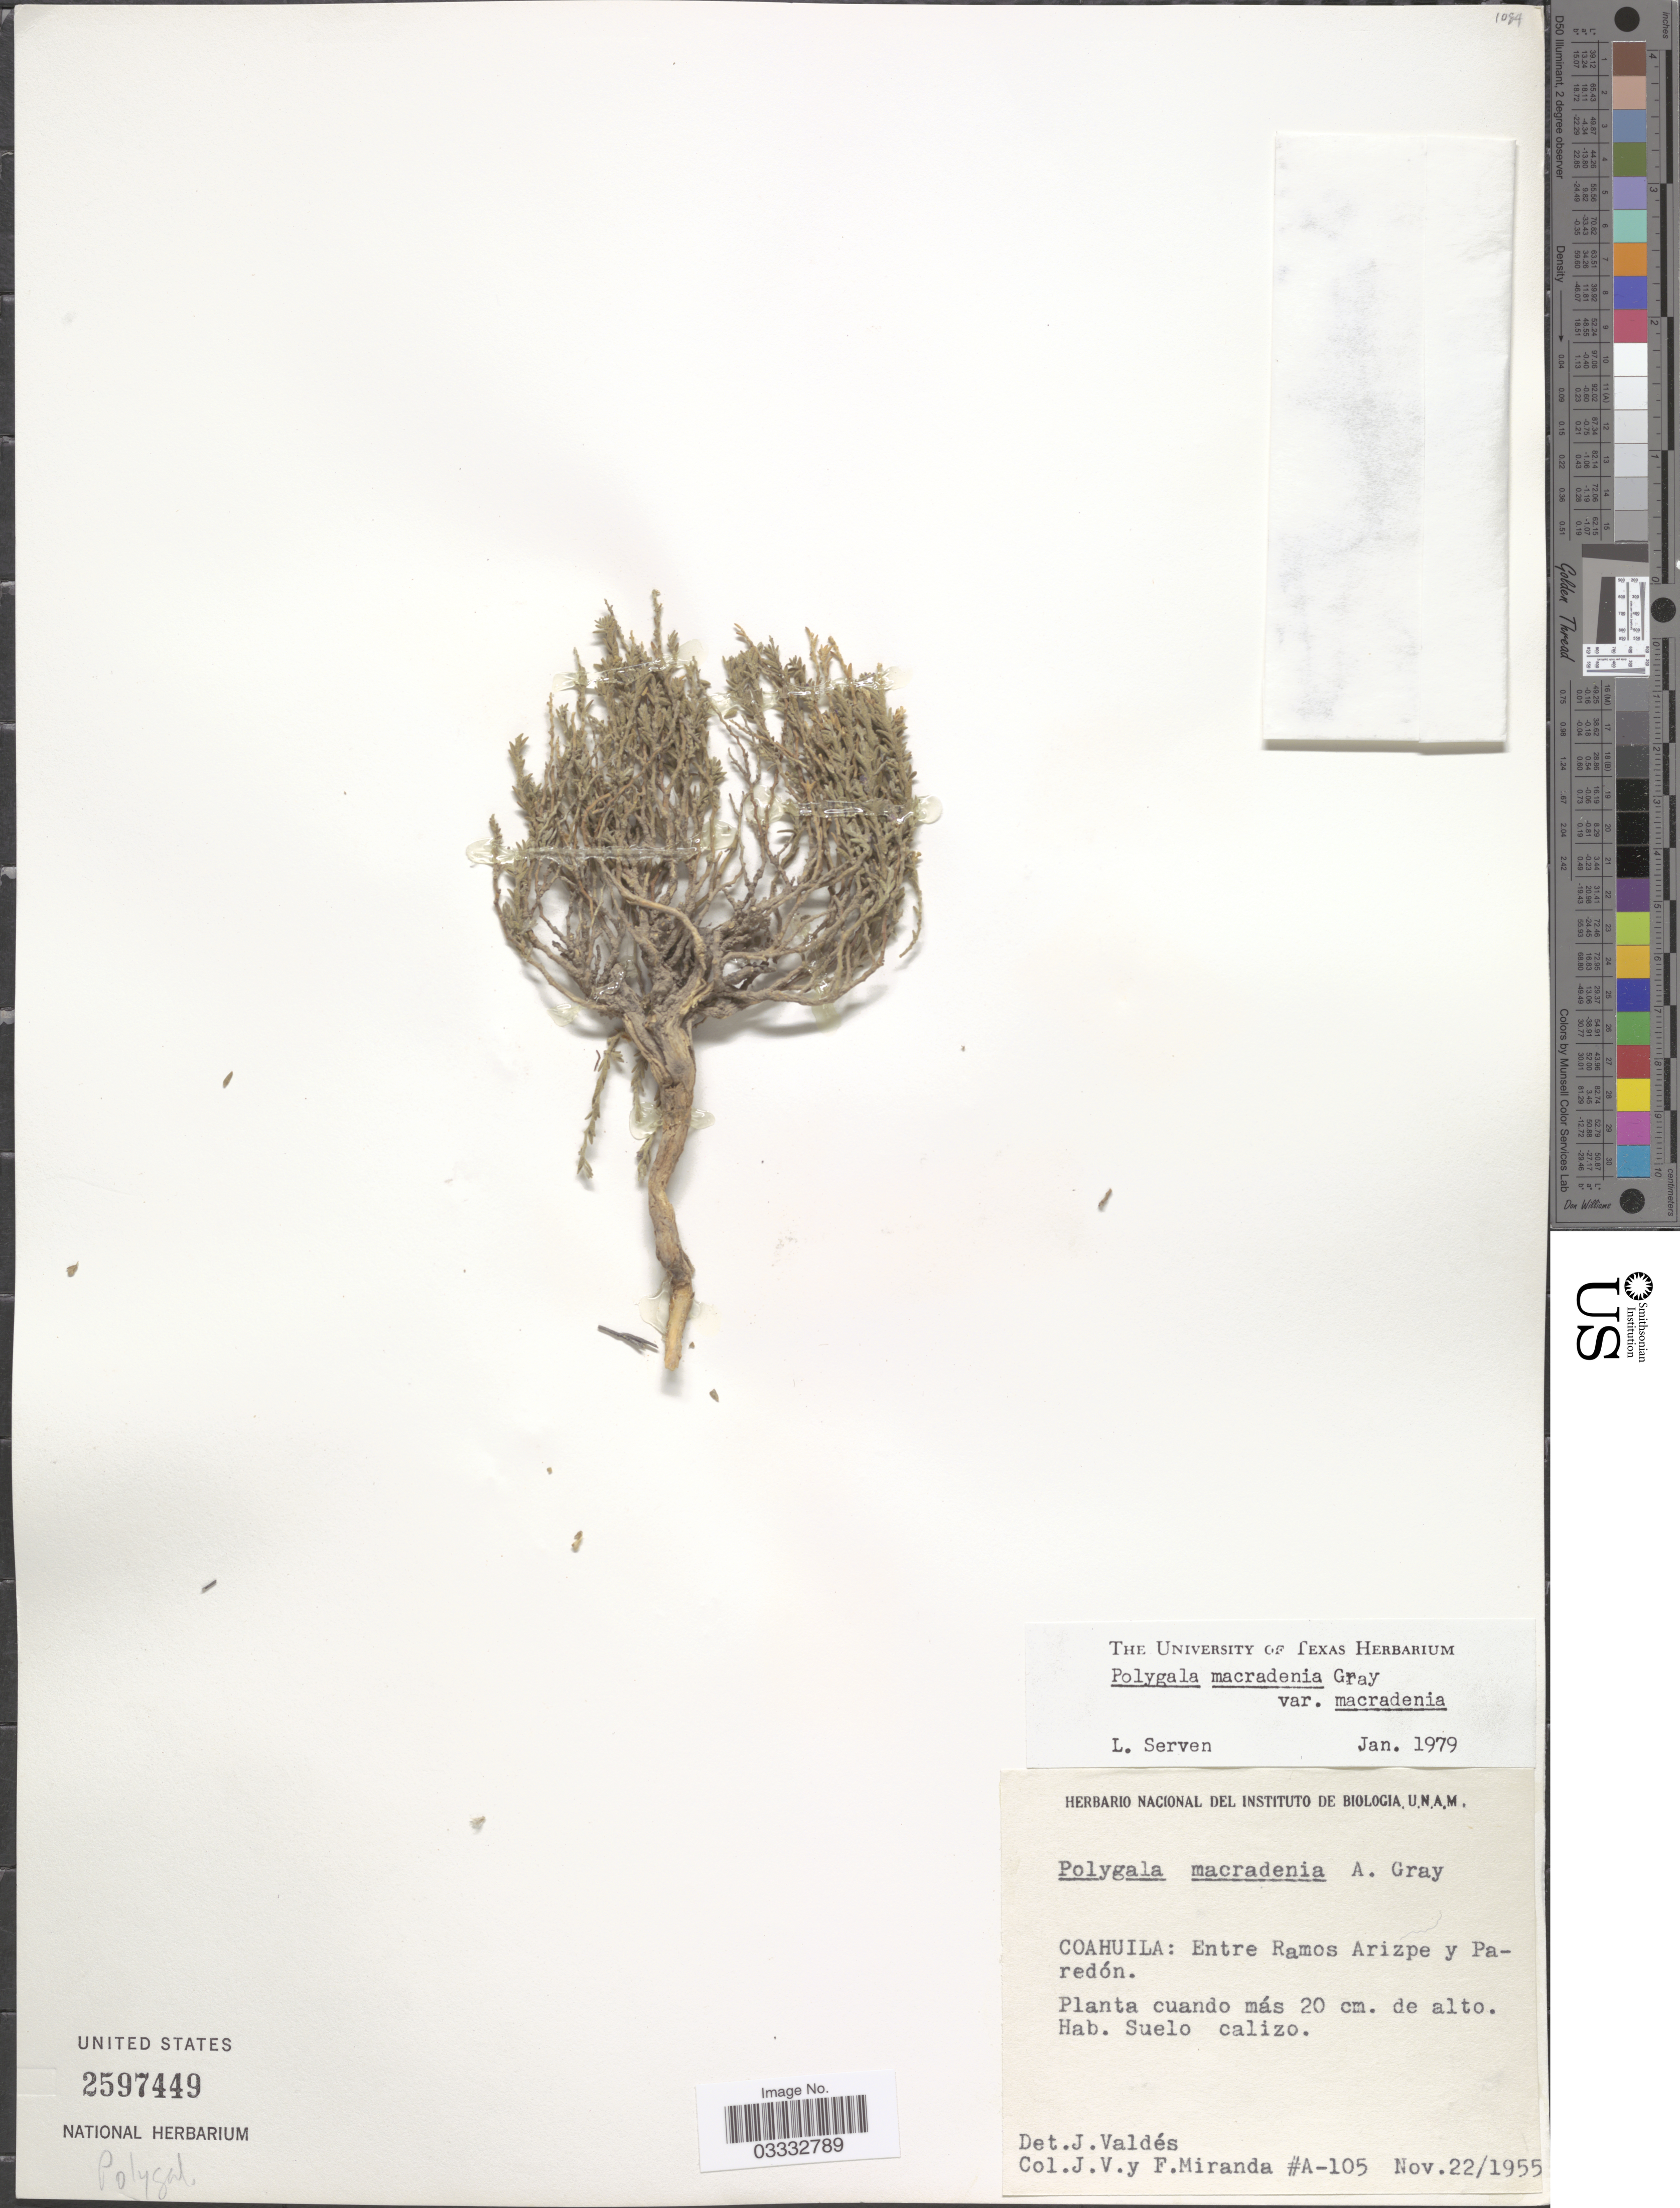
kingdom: Plantae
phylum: Tracheophyta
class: Magnoliopsida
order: Fabales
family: Polygalaceae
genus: Hebecarpa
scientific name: Hebecarpa macradenia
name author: (A. Gray) J.R. Abbott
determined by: Strong, Mark T., (BOT), Smithsonian Institution - National Museum of Natural History (UNITED STATES)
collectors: J. Miranda & F. Miranda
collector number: A-105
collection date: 1955-11-22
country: Mexico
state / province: Coahuila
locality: Entre Ramos Arizpe y Paredón.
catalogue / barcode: US 2597449